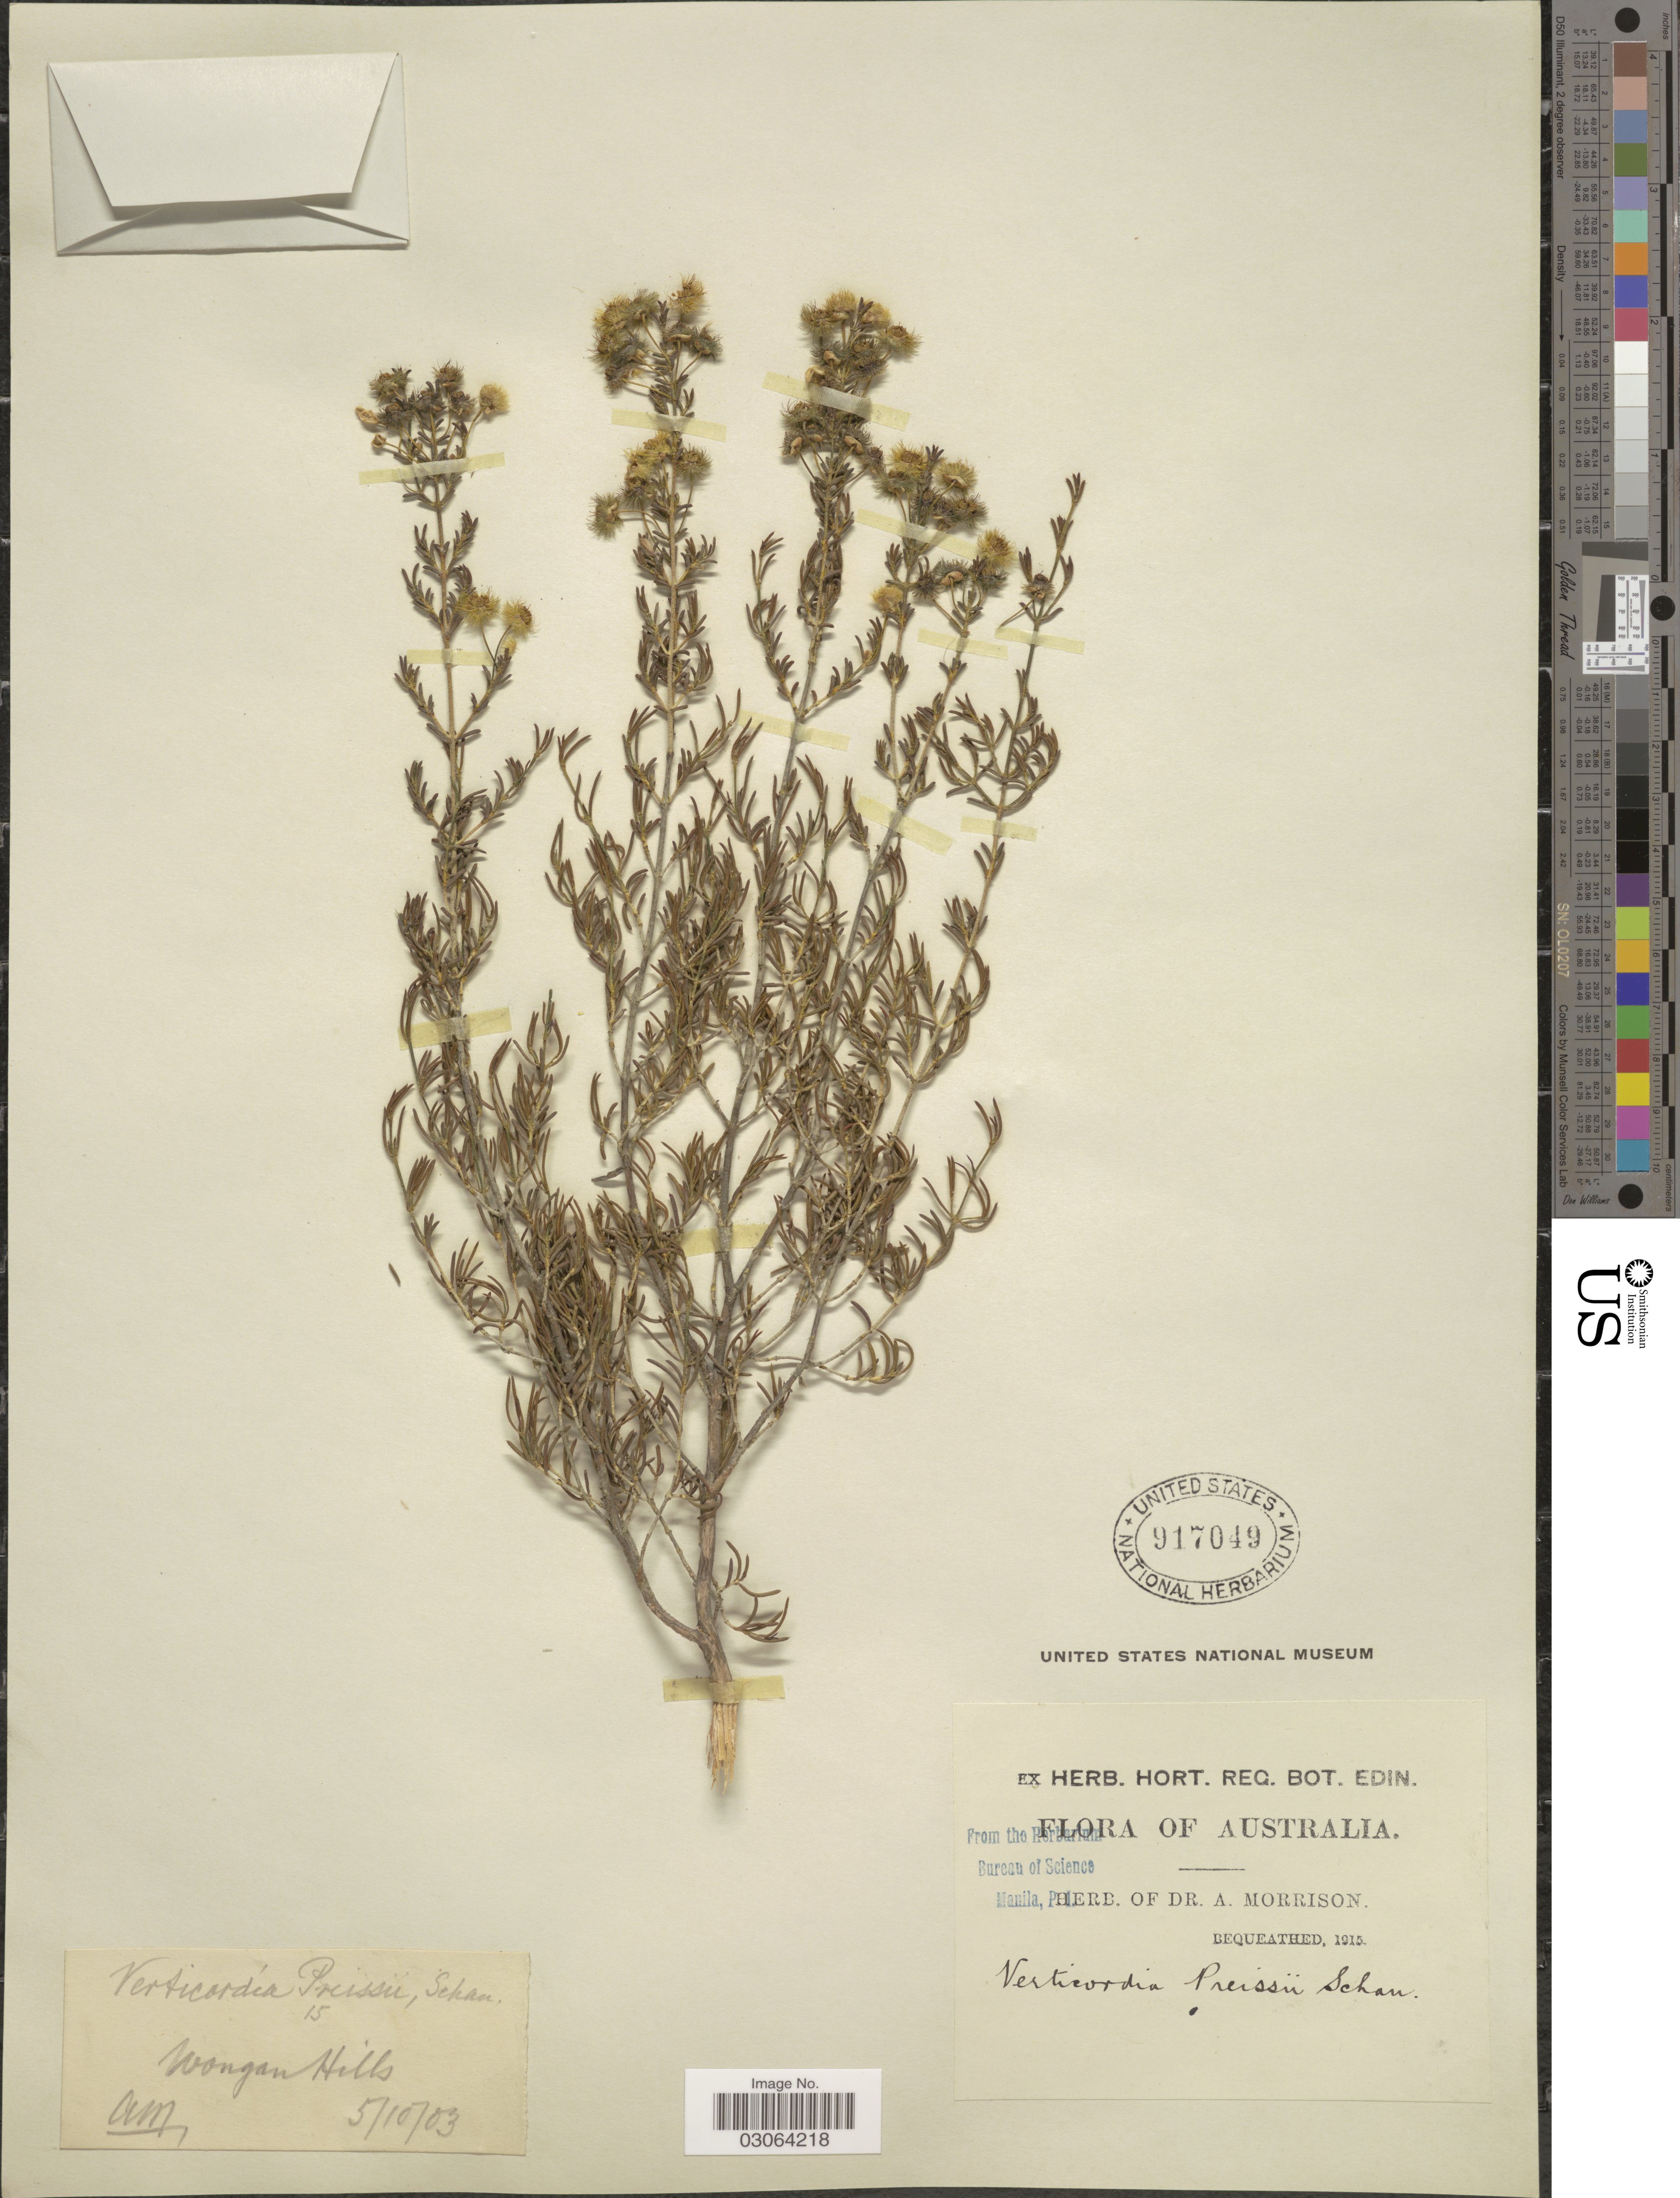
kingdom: Plantae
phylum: Tracheophyta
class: Magnoliopsida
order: Myrtales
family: Myrtaceae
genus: Verticordia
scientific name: Verticordia preissii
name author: Schauer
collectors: A. Morrison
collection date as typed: Transcribed d/m/y: 5/10/3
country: Australia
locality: Wongan Hills.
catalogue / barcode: US 917049